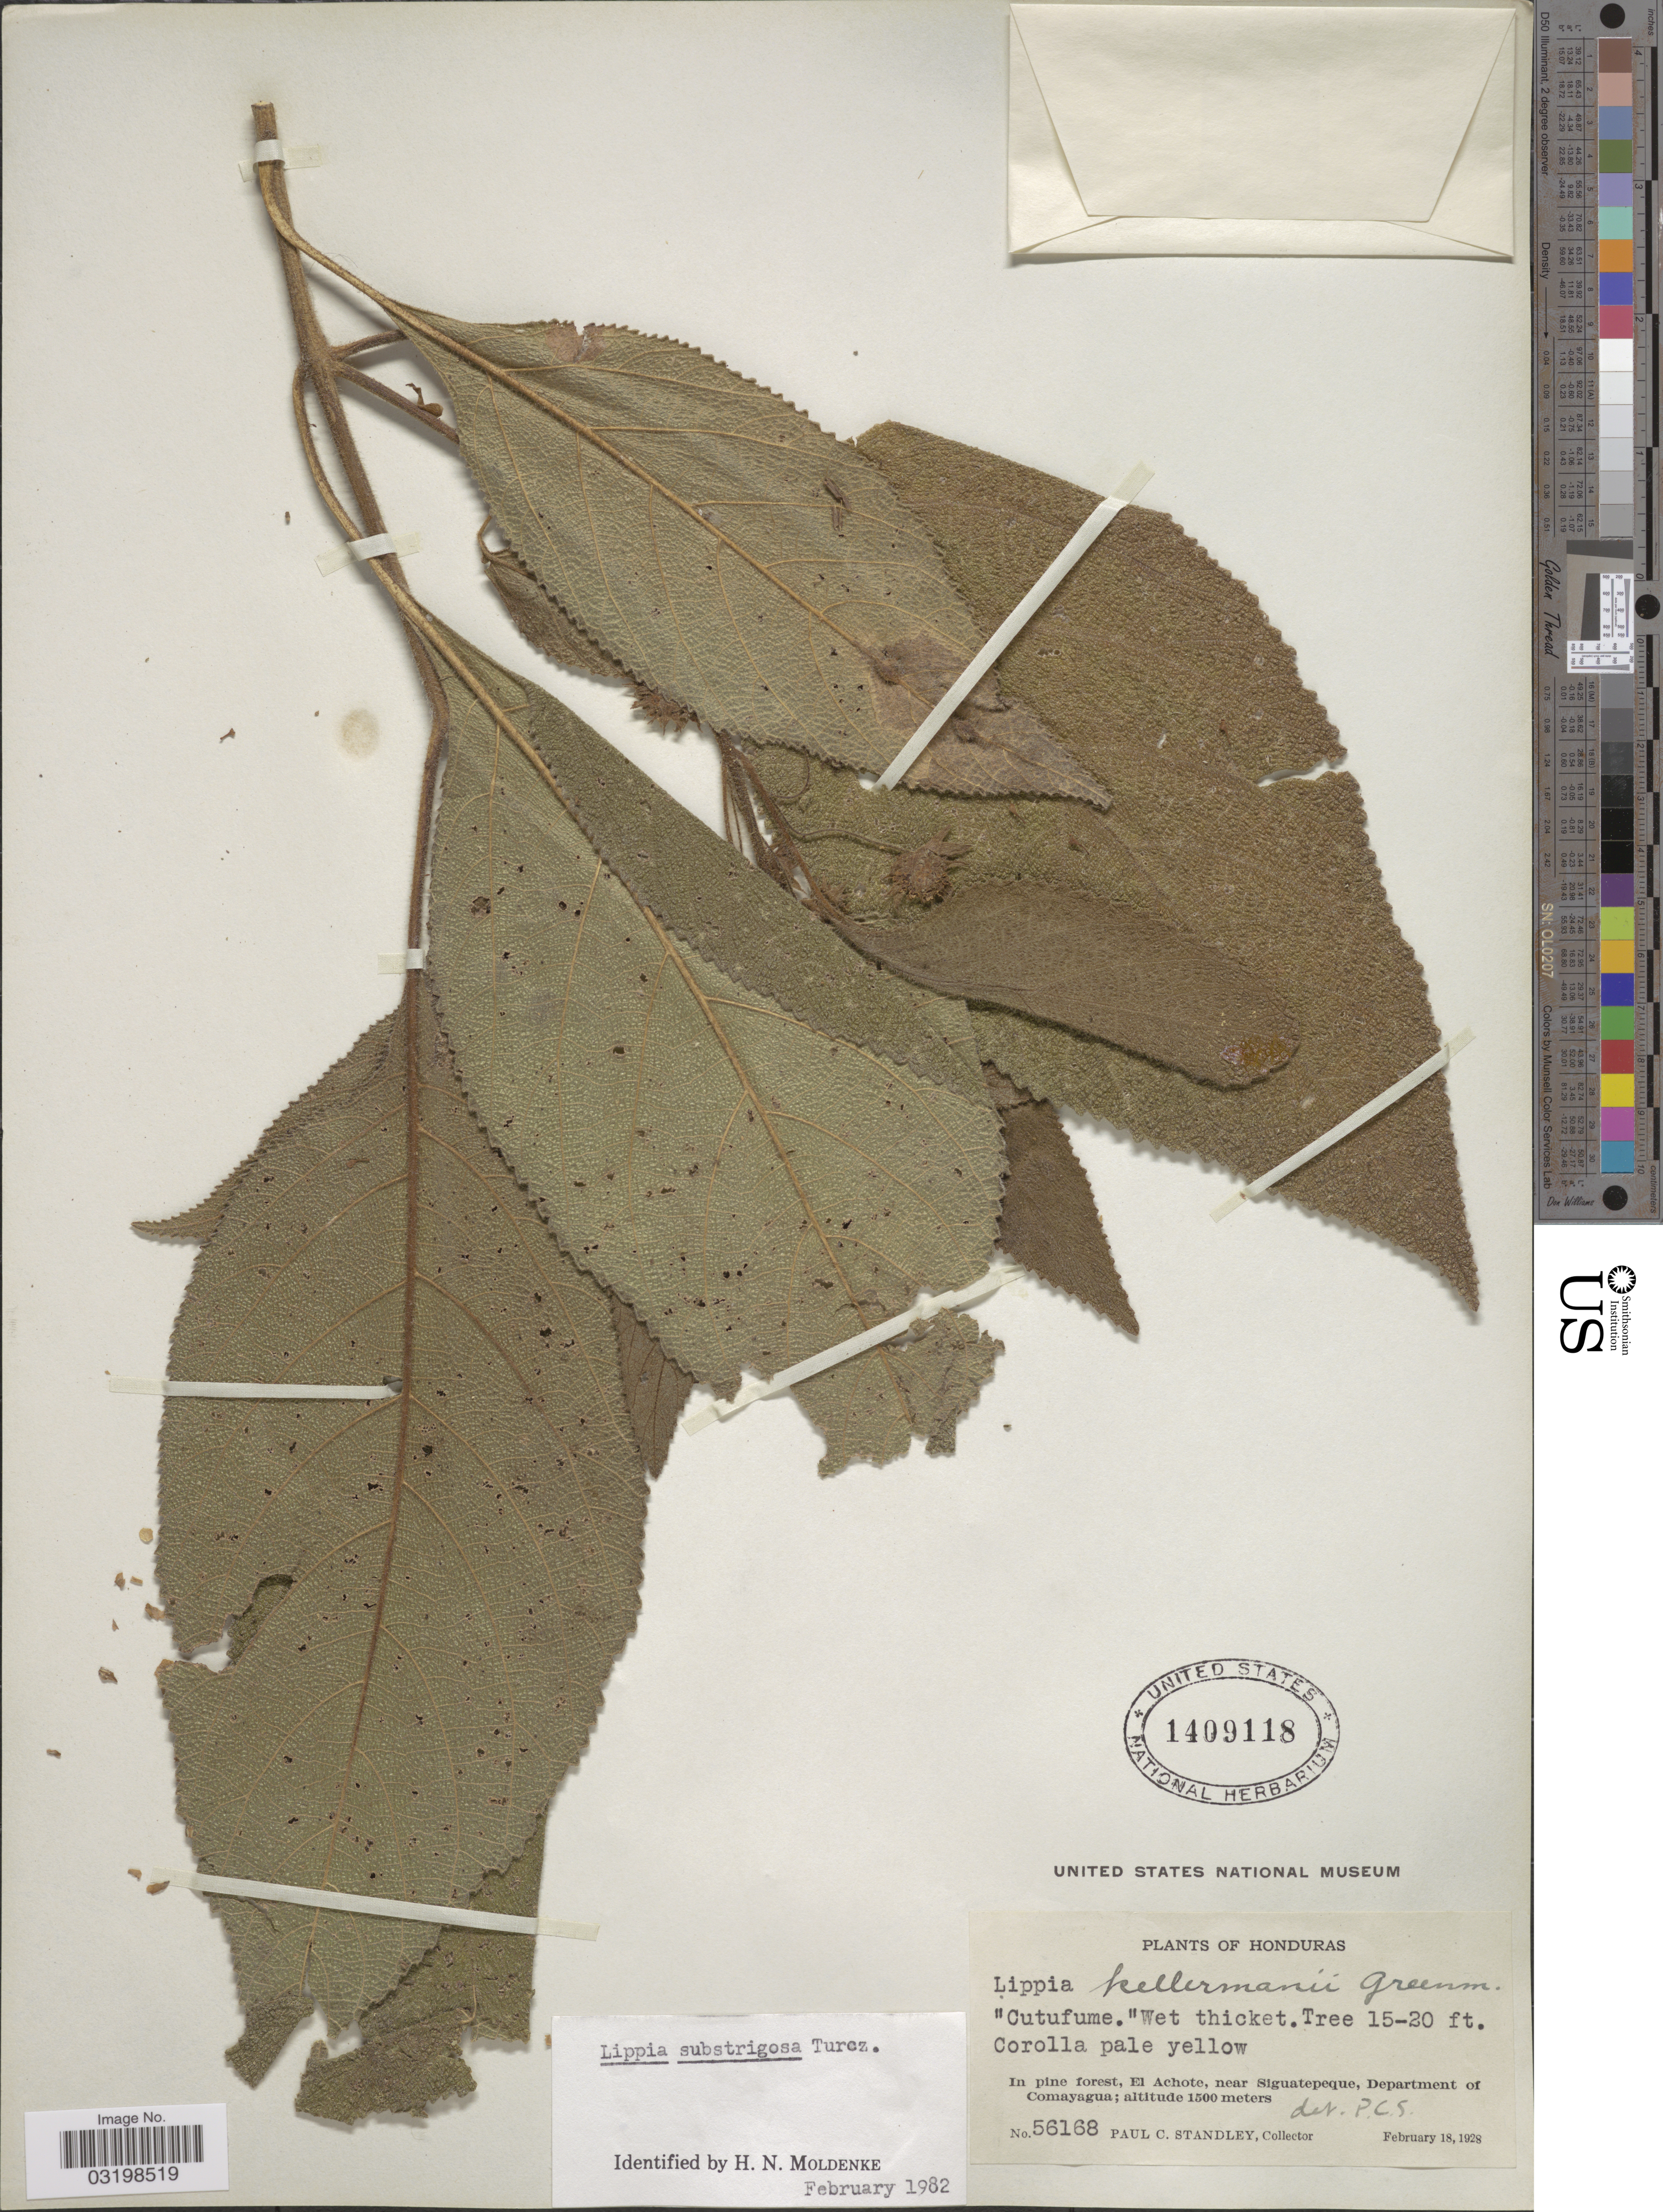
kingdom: Plantae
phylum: Tracheophyta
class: Magnoliopsida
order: Lamiales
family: Verbenaceae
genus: Lippia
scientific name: Lippia umbellata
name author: Cav.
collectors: P. C. Standley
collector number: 56168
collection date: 1928-02-18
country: Honduras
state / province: Comayagua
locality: In pine forest, El Achote, near Siguatepeque, Department of Comayagua.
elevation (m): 1500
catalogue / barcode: US 1409118